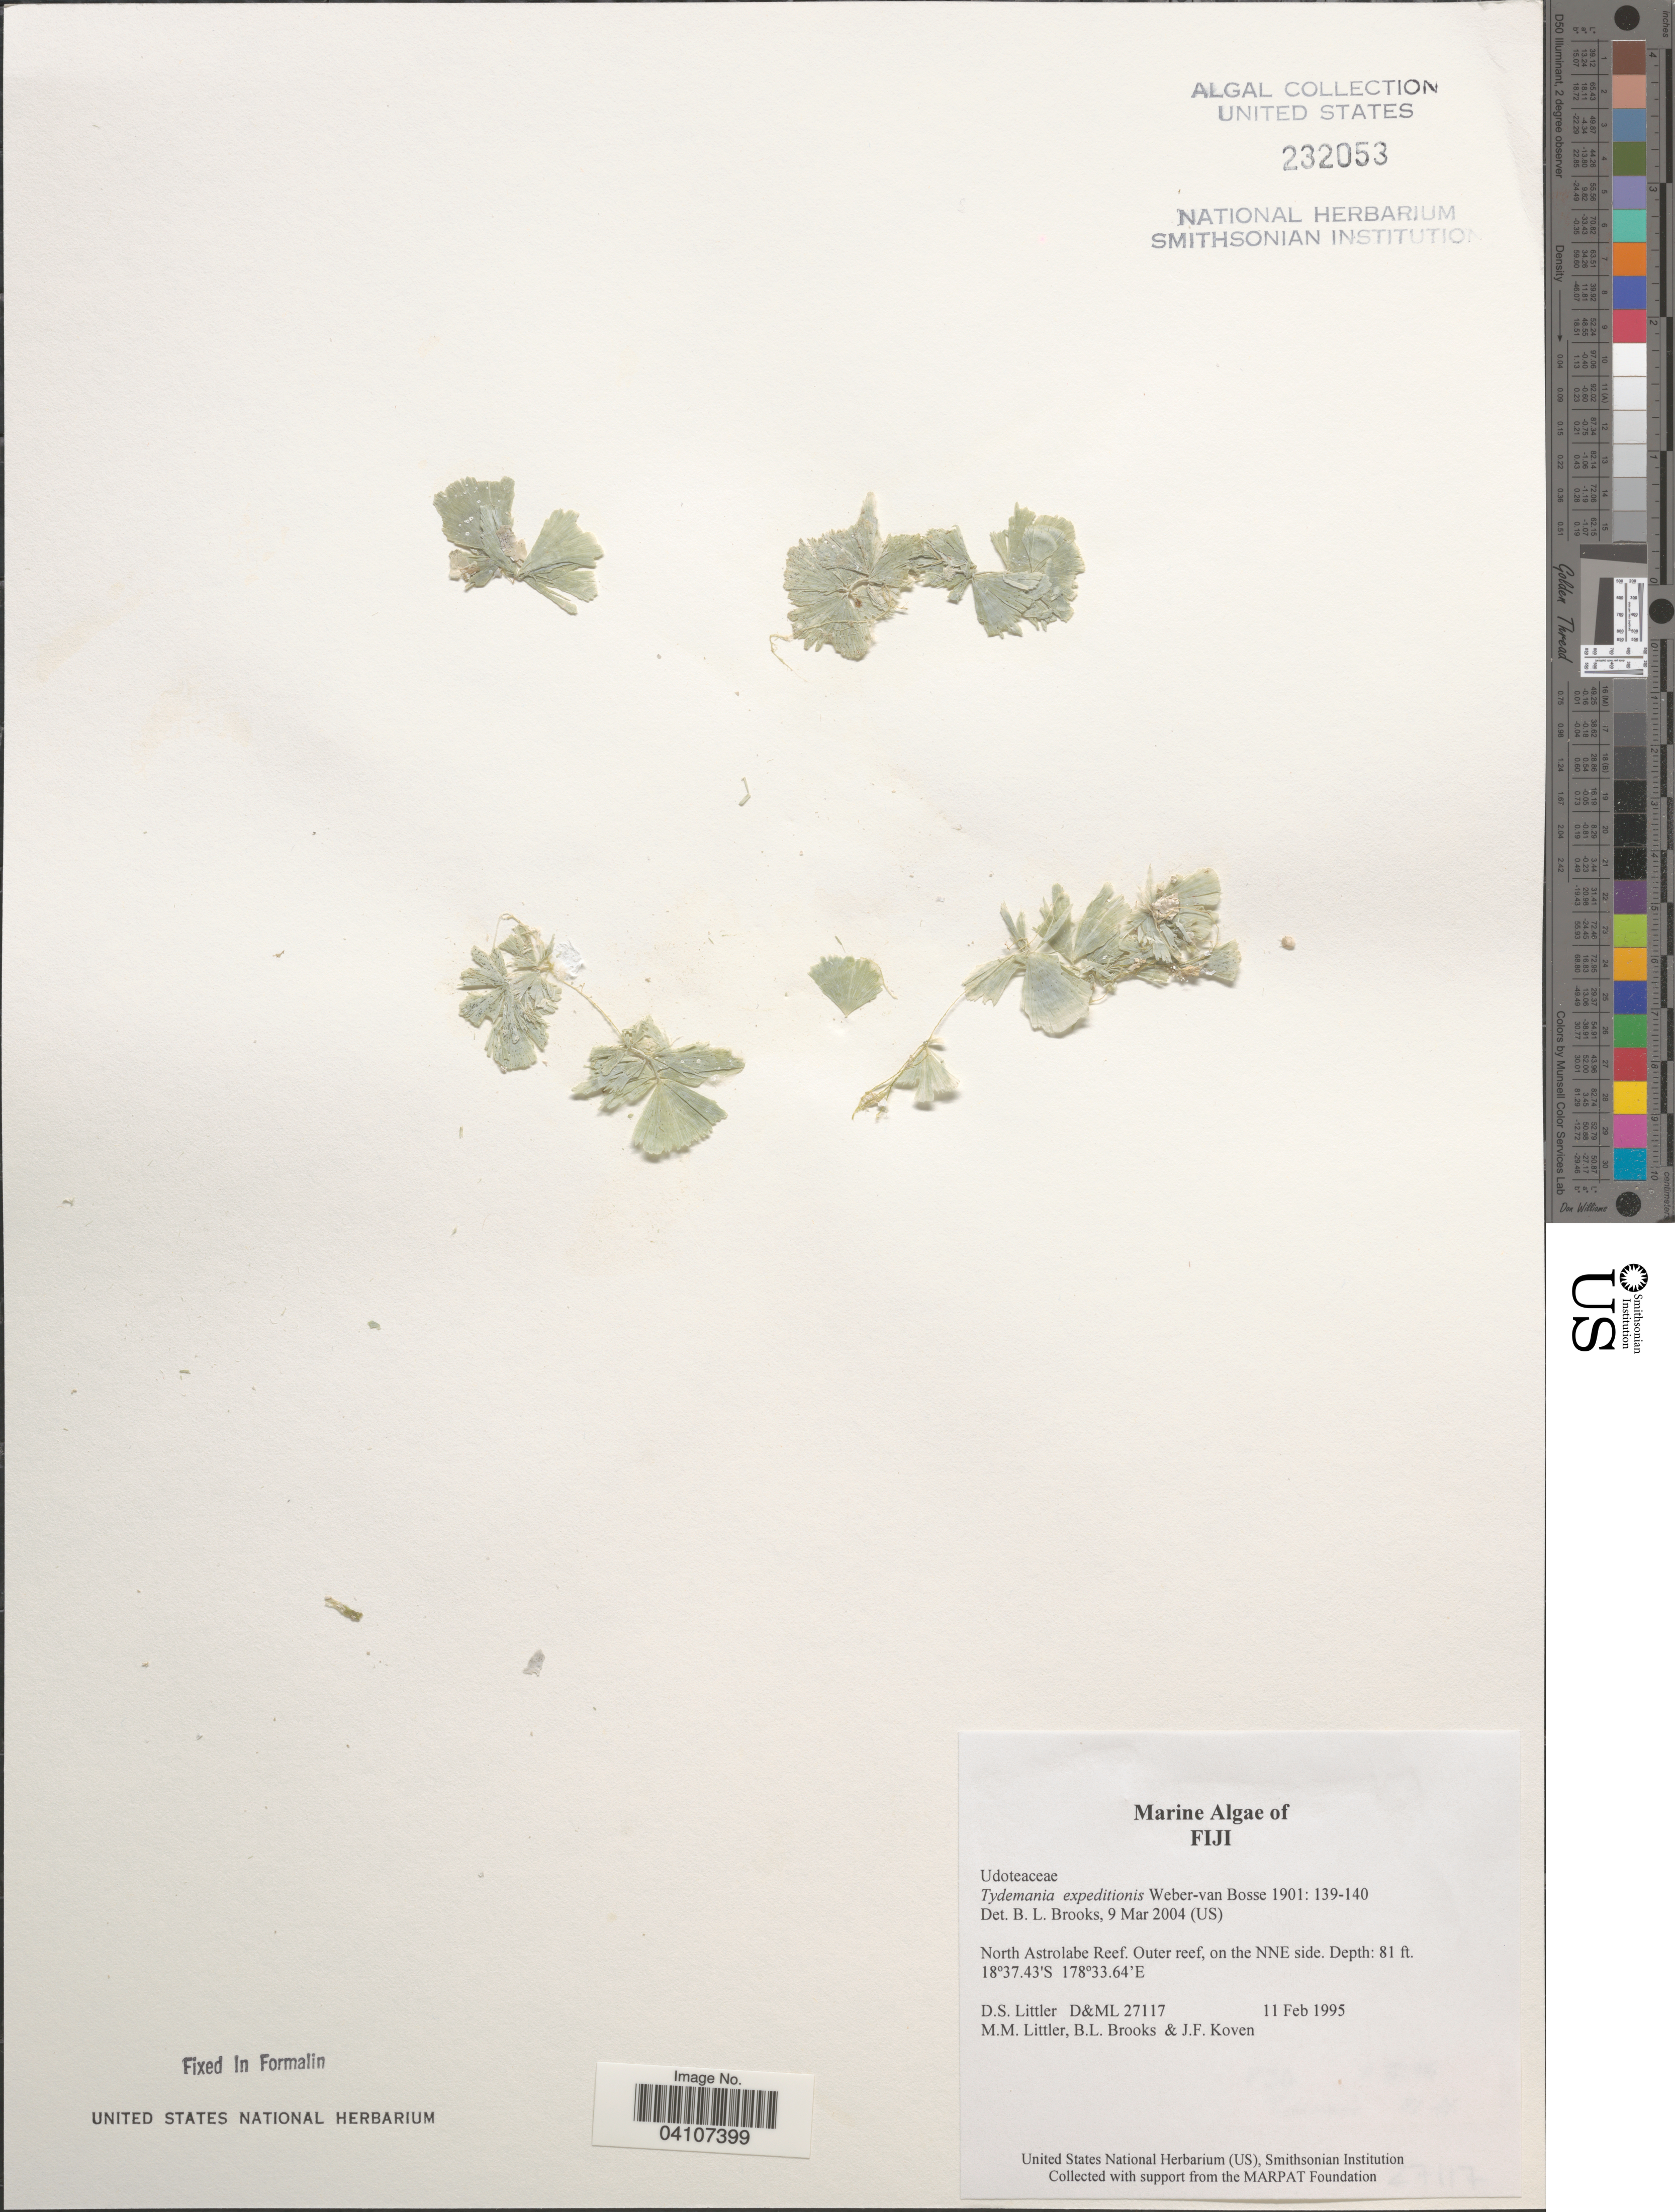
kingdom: Plantae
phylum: Chlorophyta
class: Ulvophyceae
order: Bryopsidales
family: Udoteaceae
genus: Tydemania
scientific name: Tydemania expeditionis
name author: Weber Bosse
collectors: D. S. Littler, B. Brooks & J. Koven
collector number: D&ML 27117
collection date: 1995-02-11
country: Fiji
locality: North Astrolobe Reef. Outer reef, on the NNE side.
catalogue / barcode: US 232053